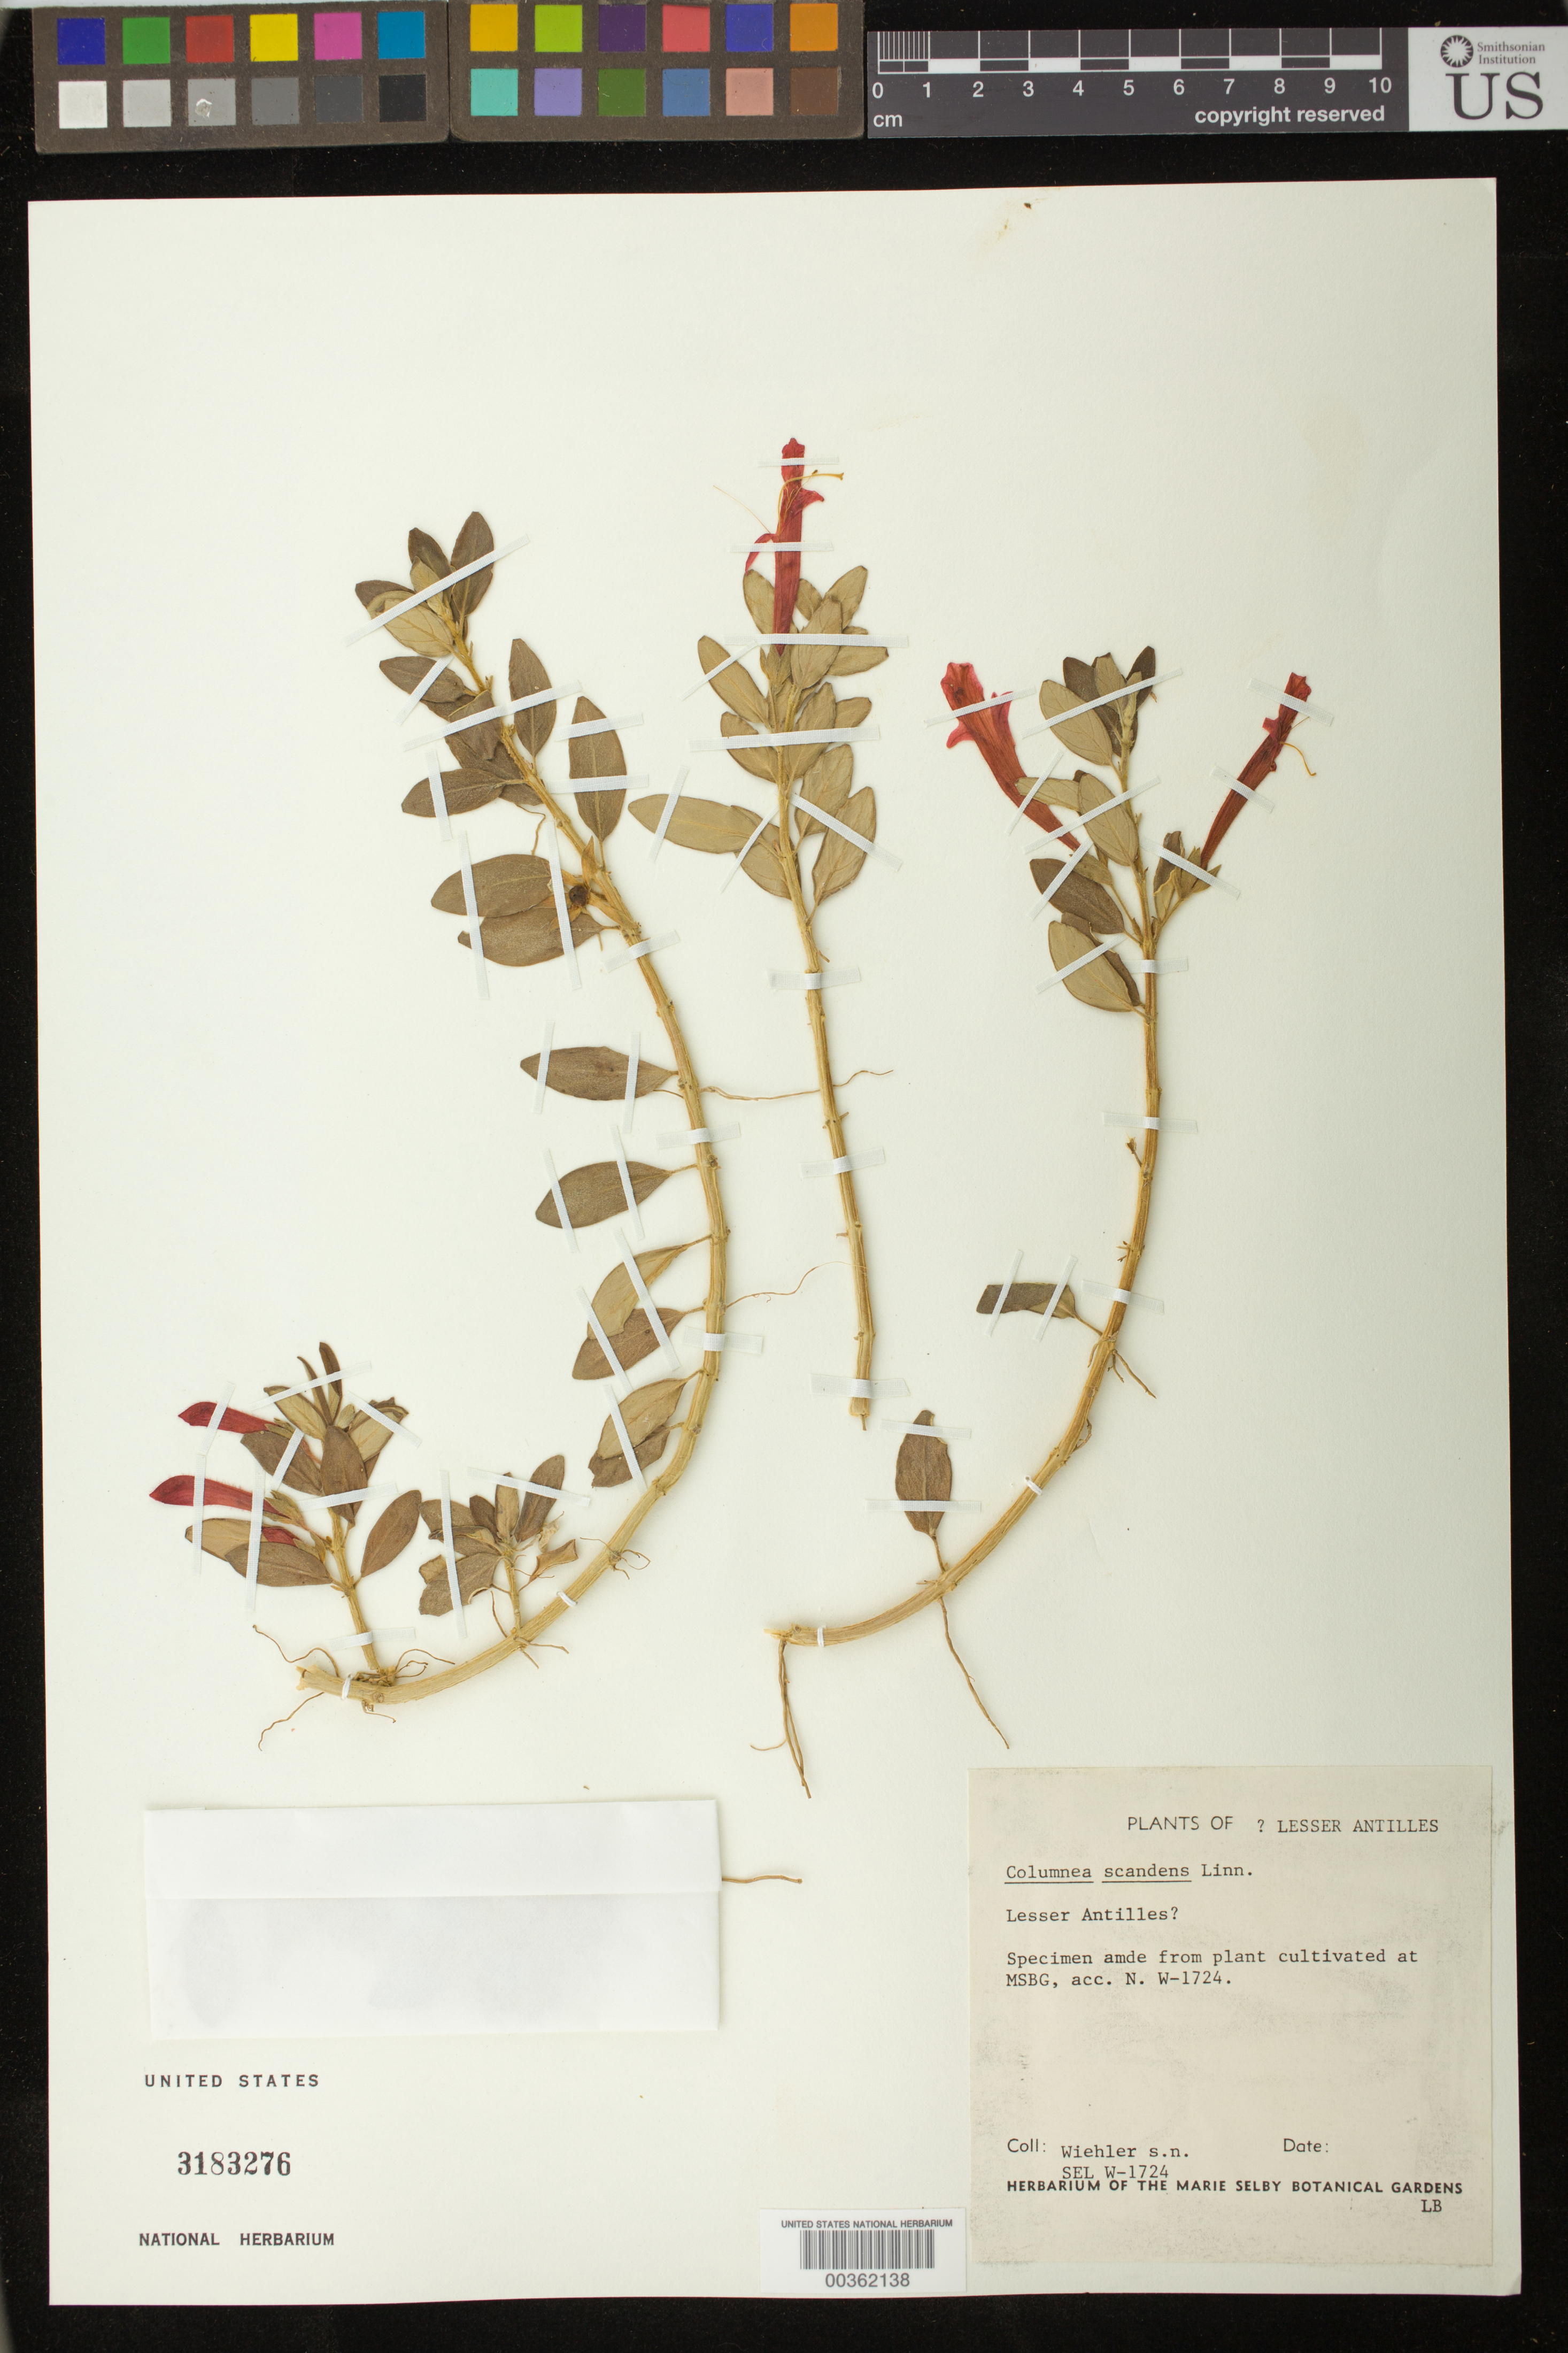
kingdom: Plantae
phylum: Tracheophyta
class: Magnoliopsida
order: Lamiales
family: Gesneriaceae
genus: Columnea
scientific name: Columnea scandens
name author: L.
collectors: H. J. Wiehler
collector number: s.n. [W-1724]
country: United States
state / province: Florida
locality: Marie Selby Botanic Garden [Cultivated, orig. Lesser Antilles?]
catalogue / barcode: US 3183276